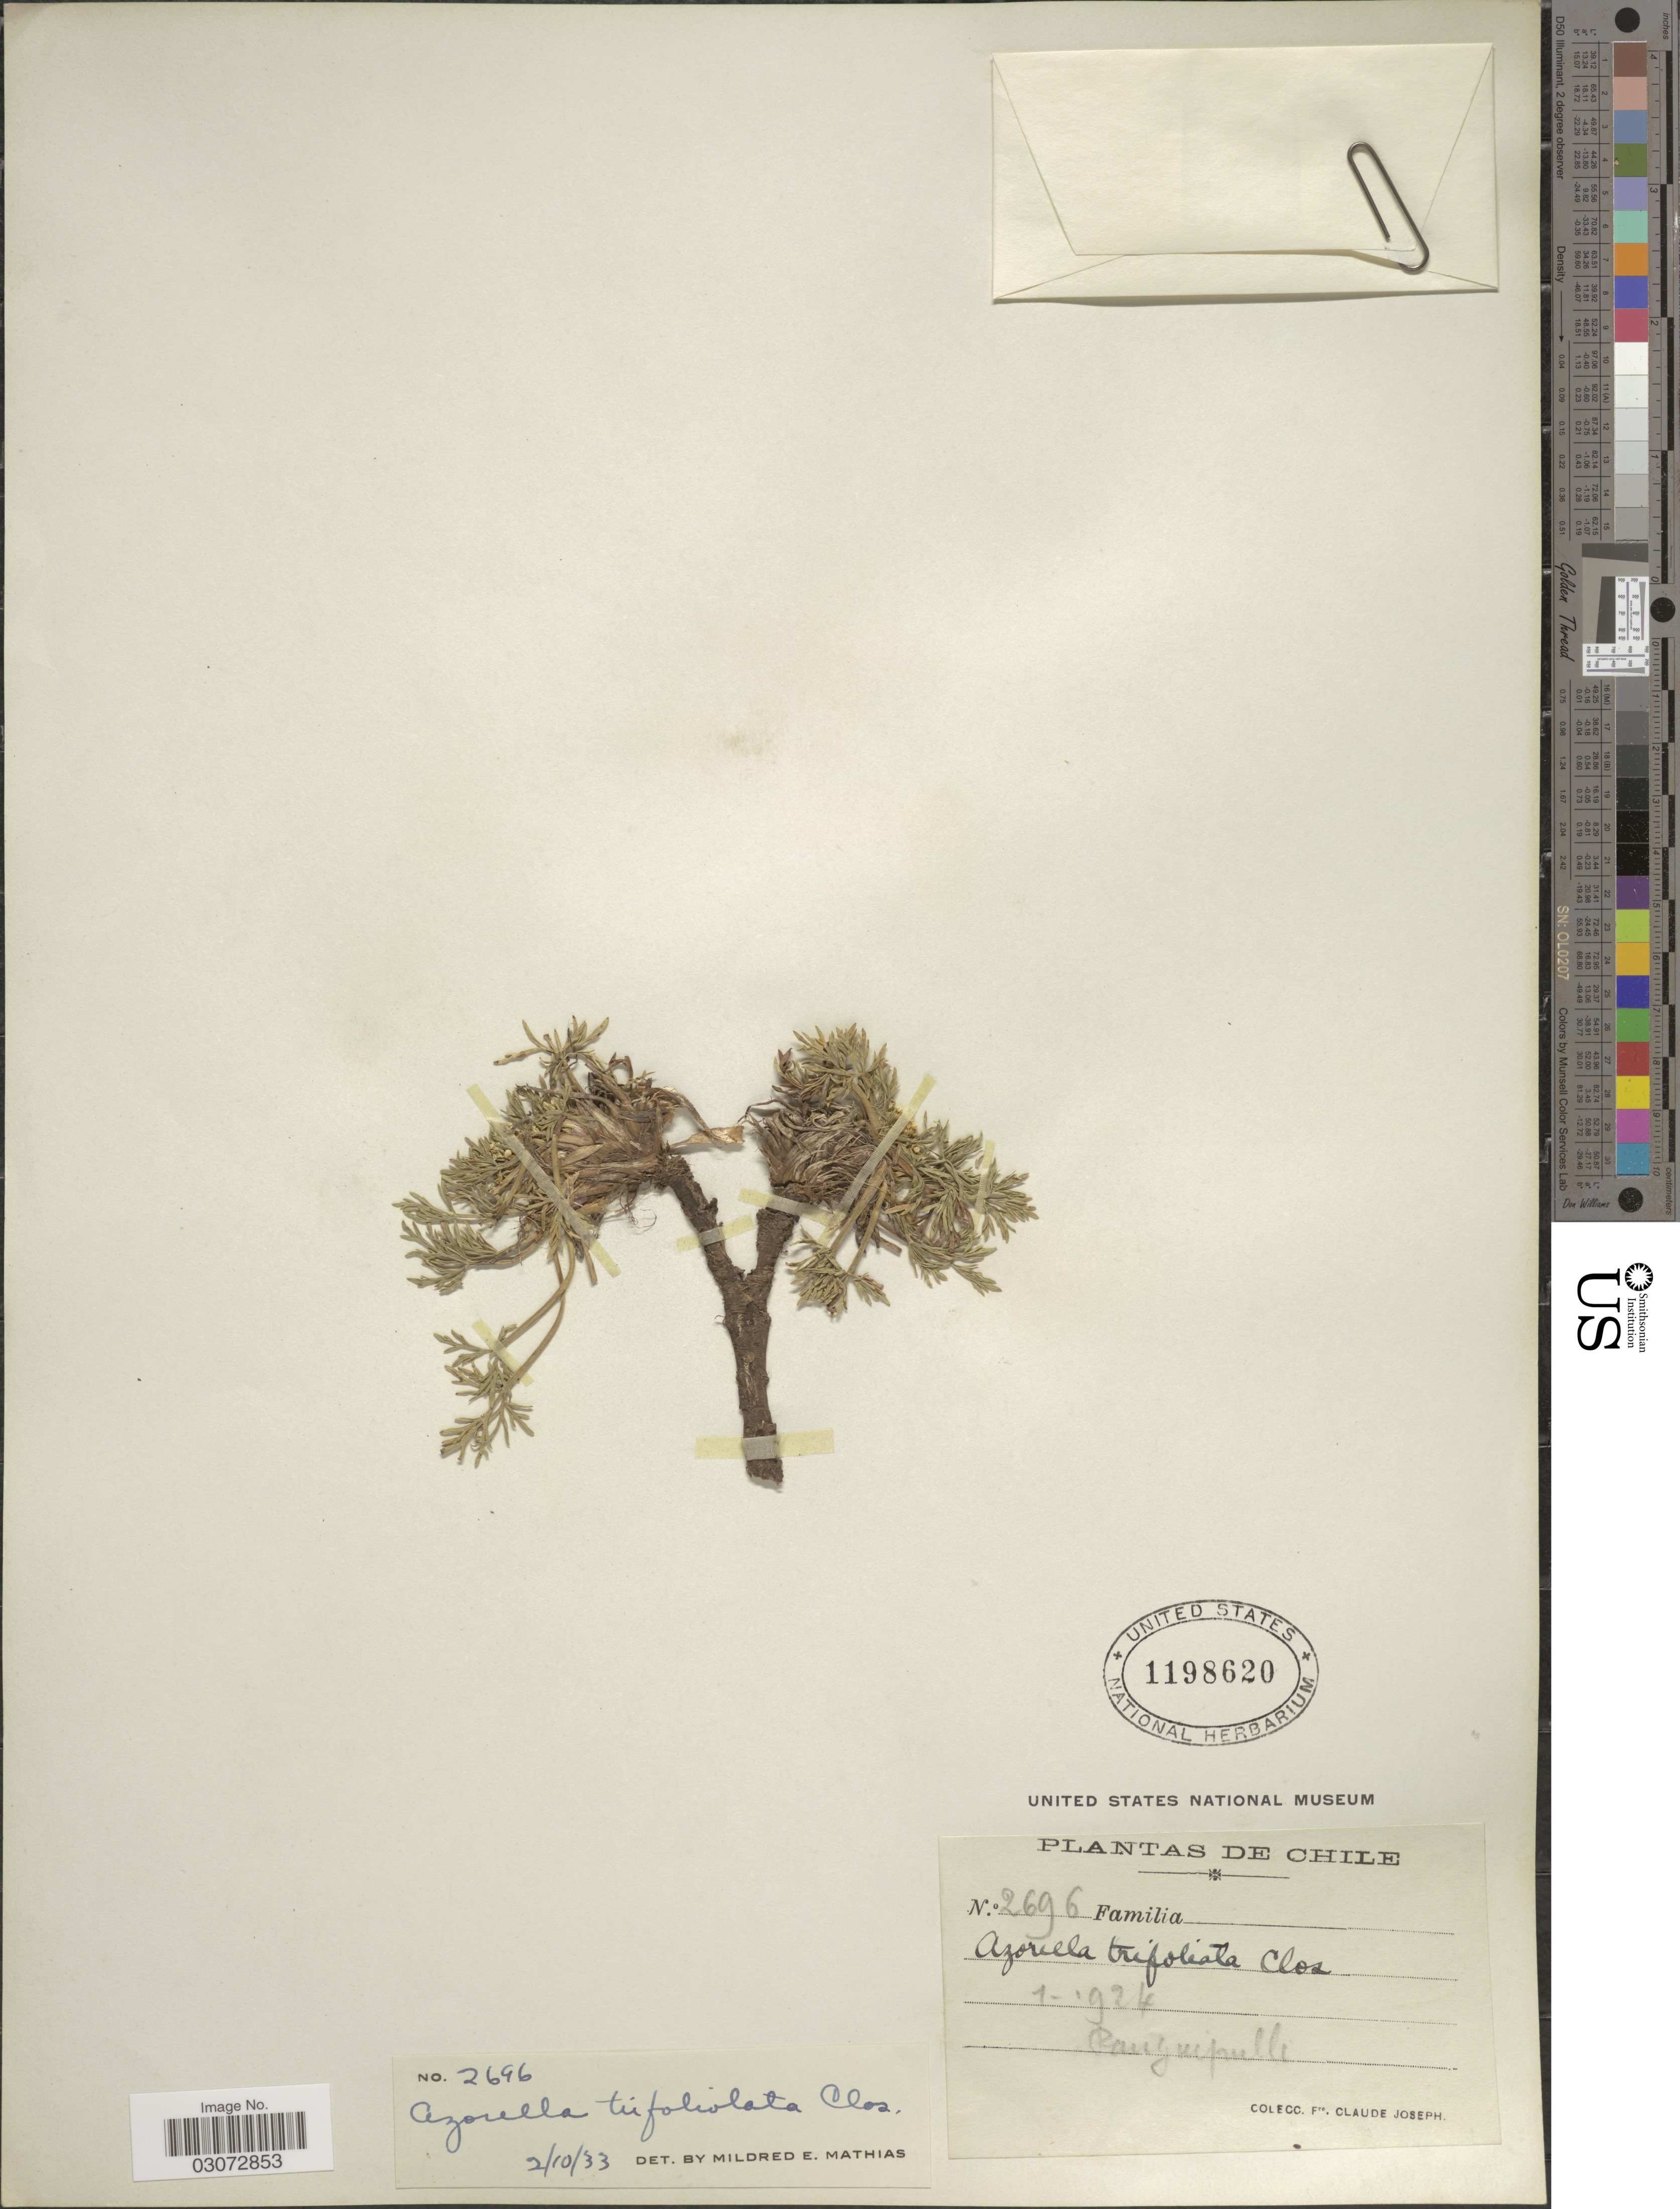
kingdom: Plantae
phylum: Tracheophyta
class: Magnoliopsida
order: Apiales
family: Apiaceae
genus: Azorella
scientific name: Azorella trifoliata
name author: Walp.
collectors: Bro. Claude-Joseph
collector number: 2696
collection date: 1924-01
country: Chile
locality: Panguipulli.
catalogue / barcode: US 1198620